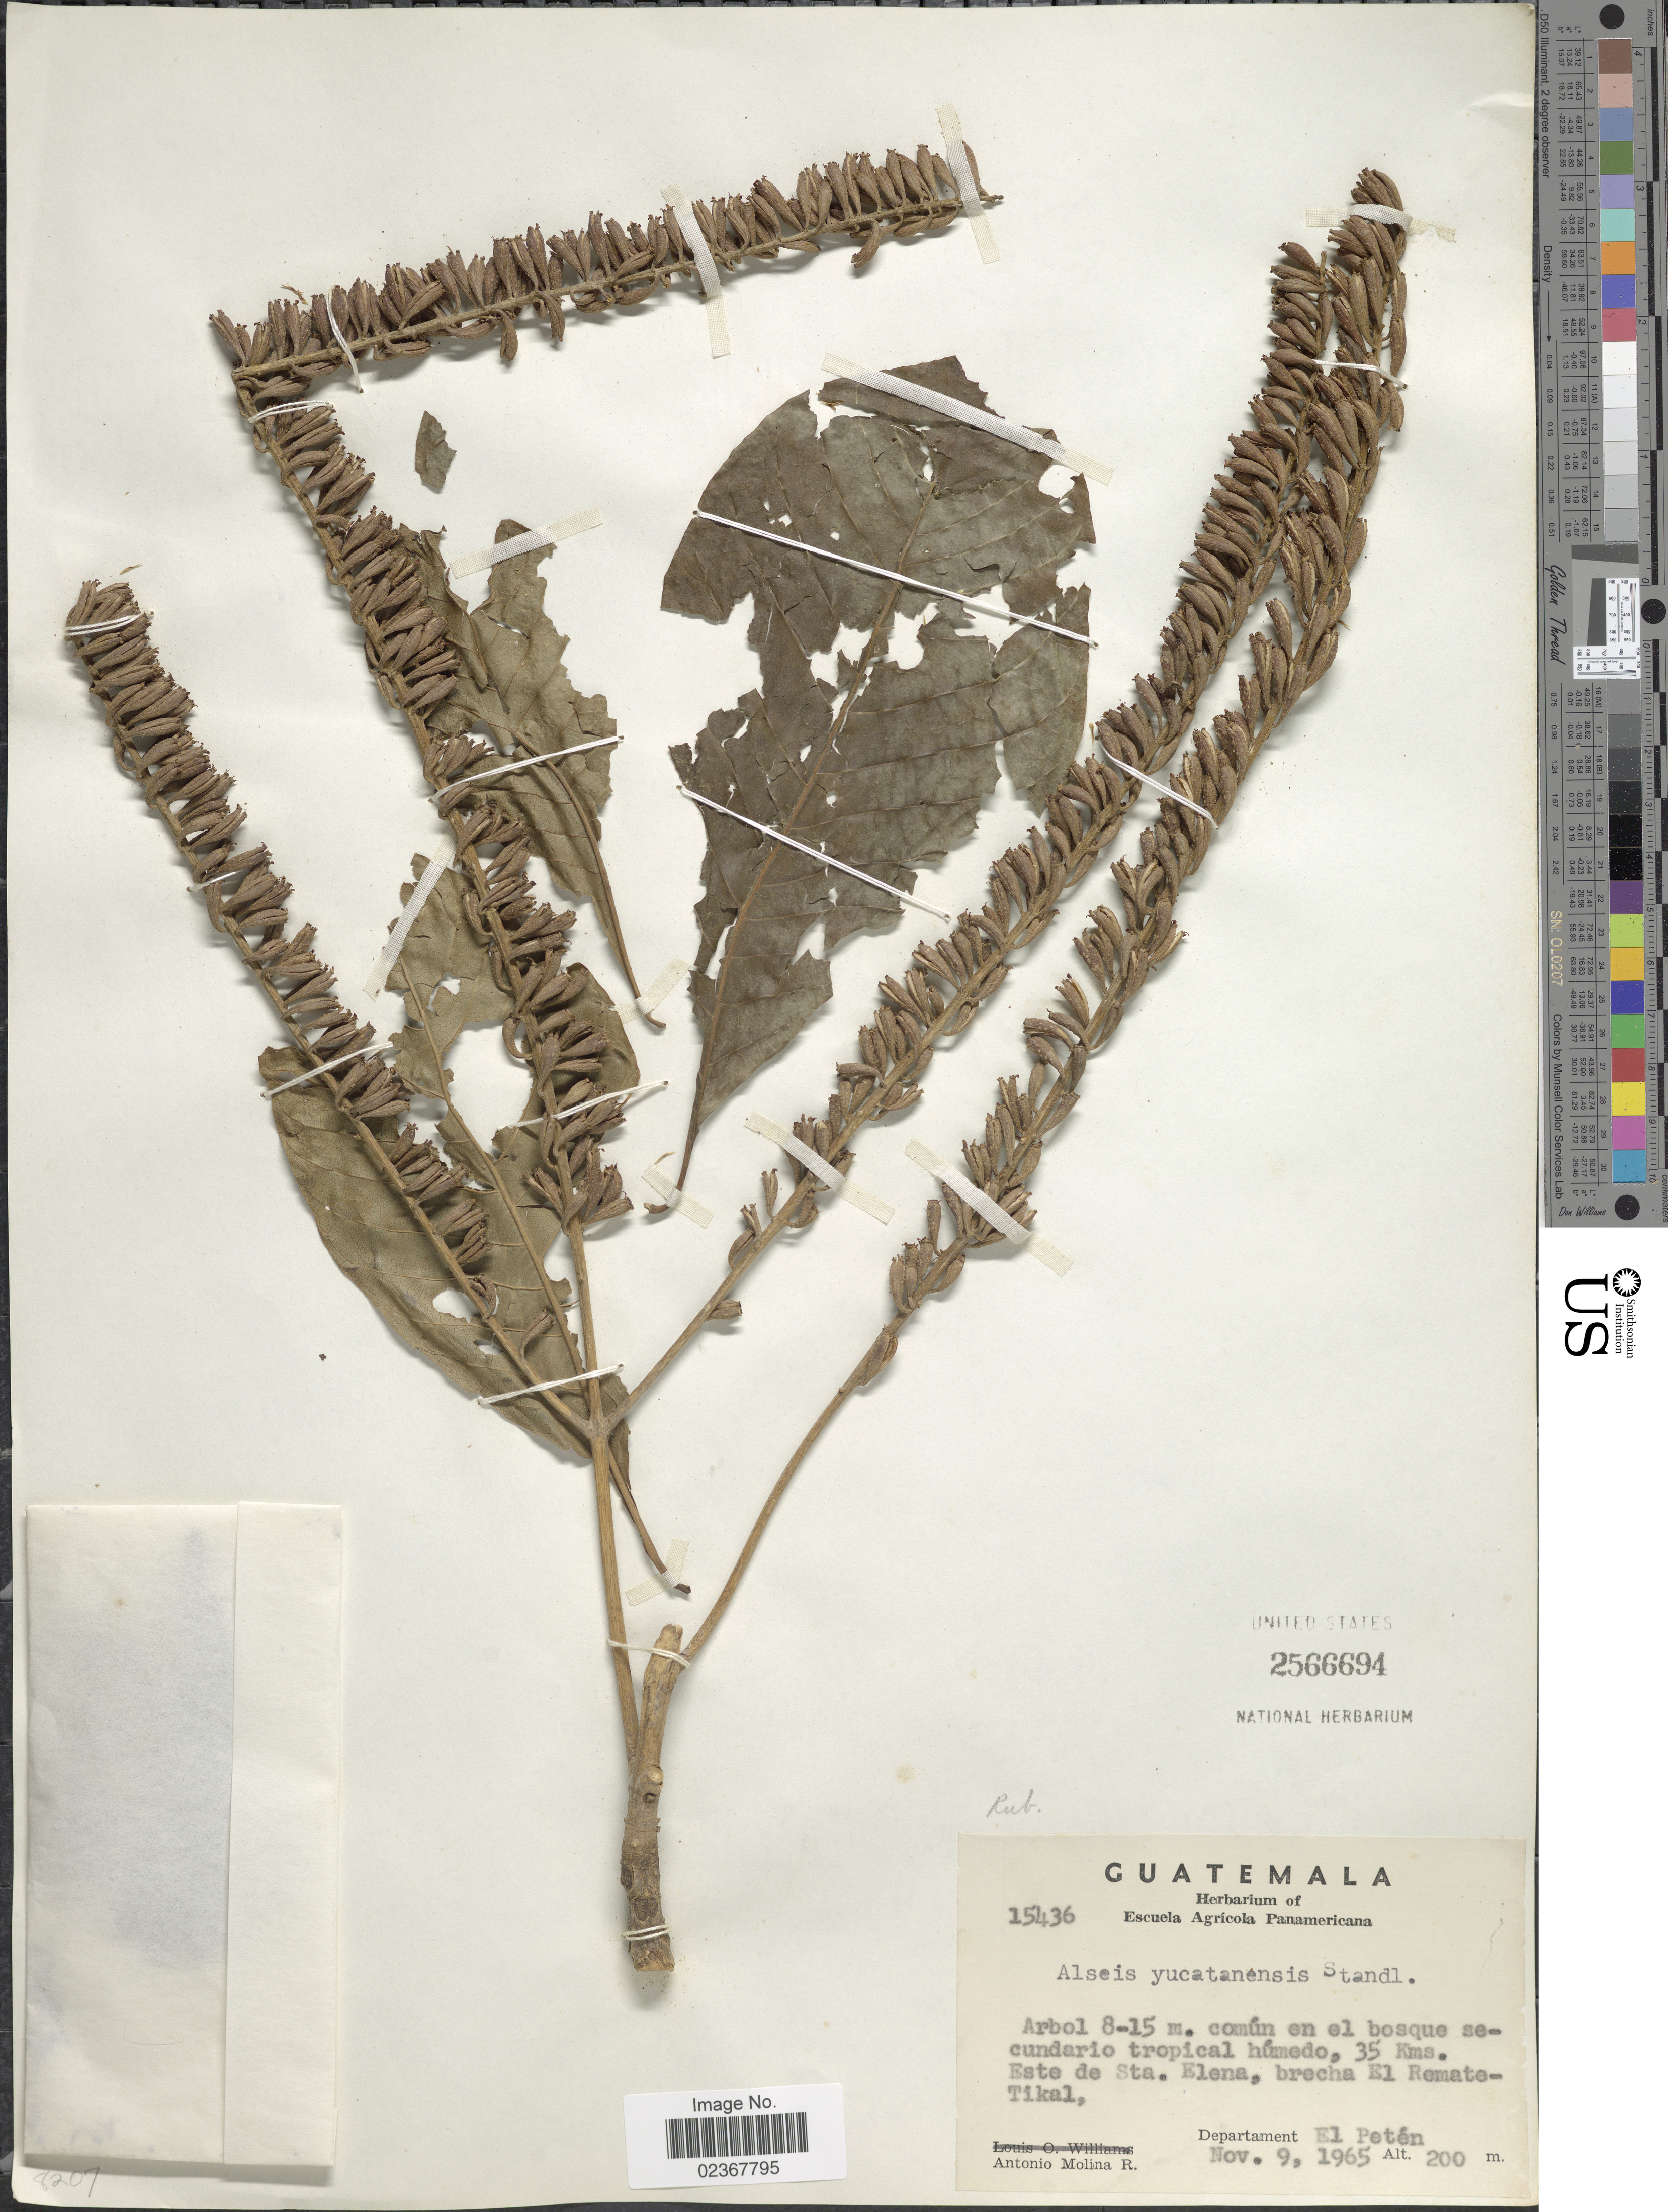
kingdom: Plantae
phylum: Tracheophyta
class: Magnoliopsida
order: Gentianales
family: Rubiaceae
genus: Alseis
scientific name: Alseis yucatanensis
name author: Standl.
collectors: A. Molina R.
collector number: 15436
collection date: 1965-11-09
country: Guatemala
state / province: El Petén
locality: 35 Kms. Este de Sta. Elena, brecha El Remate-Tikal, Department El Peten.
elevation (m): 200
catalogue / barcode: US 2566694